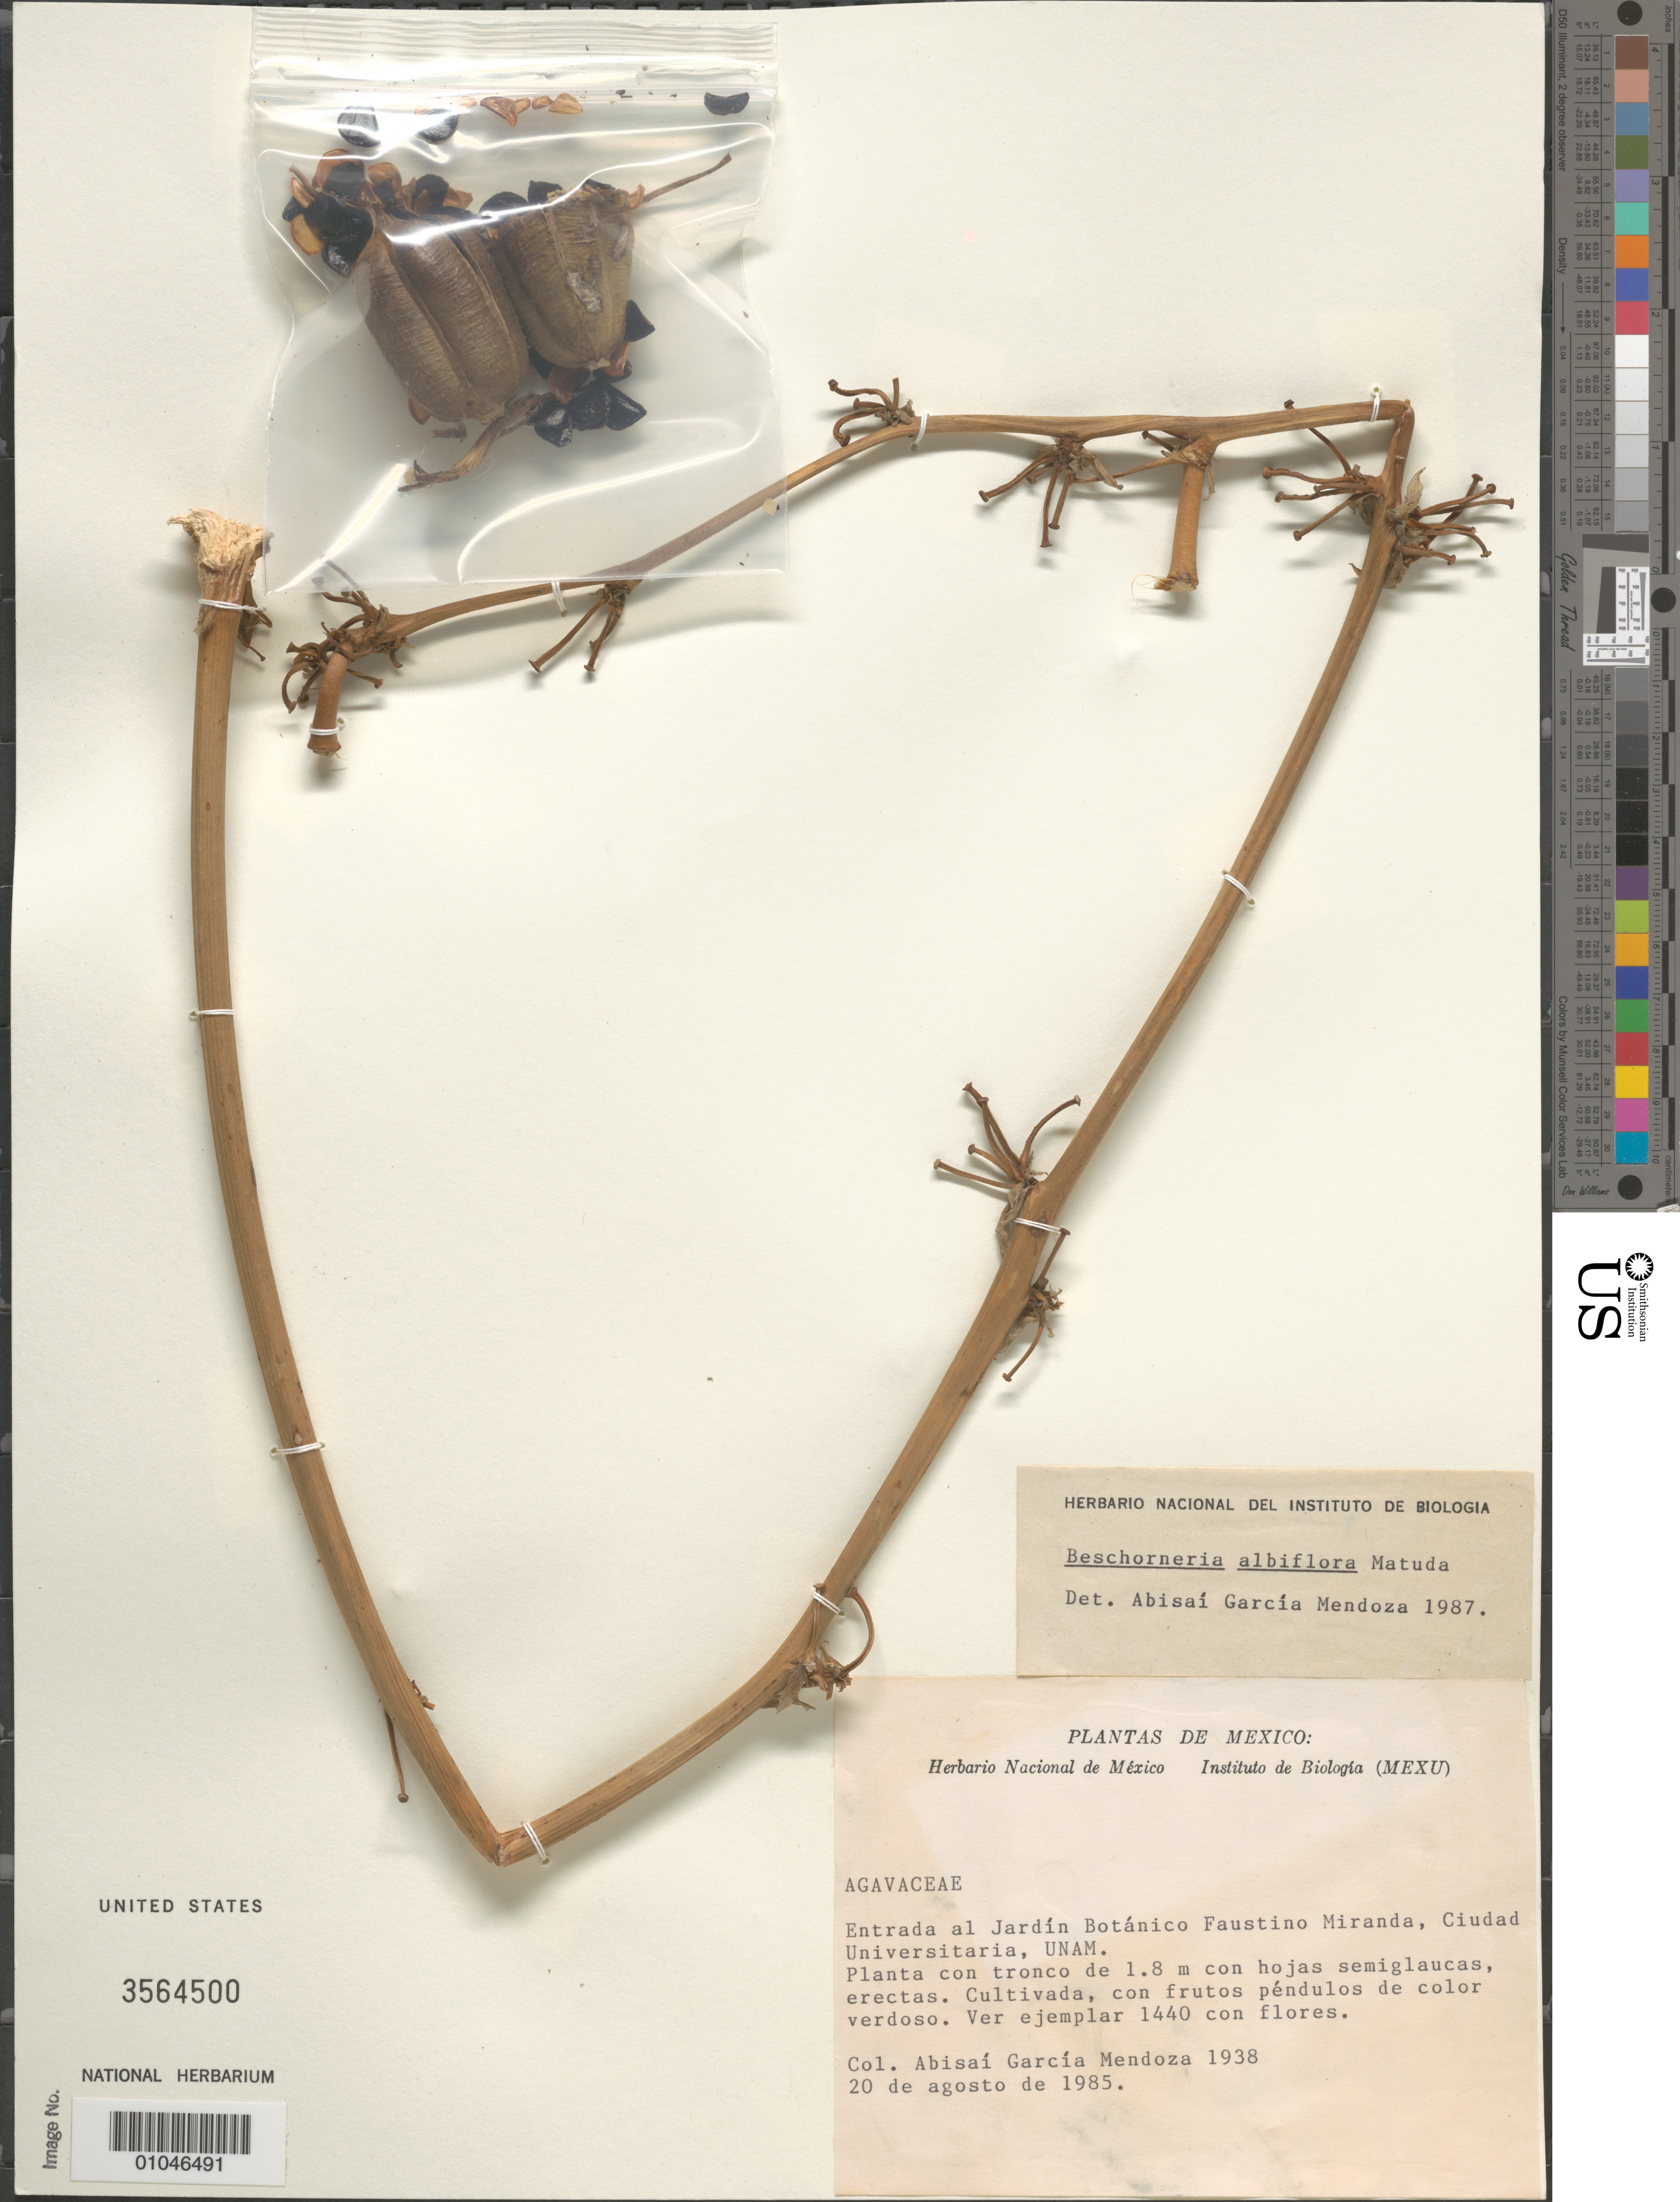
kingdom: Plantae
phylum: Tracheophyta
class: Liliopsida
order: Asparagales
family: Asparagaceae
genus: Beschorneria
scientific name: Beschorneria albiflora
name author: Matuda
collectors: A. García-Mendoza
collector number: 1938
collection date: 1985-08-20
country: Mexico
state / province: Distrito Federal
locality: Entrada del J. Botanico Faustino Miranda, Ciudad Universitaria, UNAM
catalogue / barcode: US 3564500